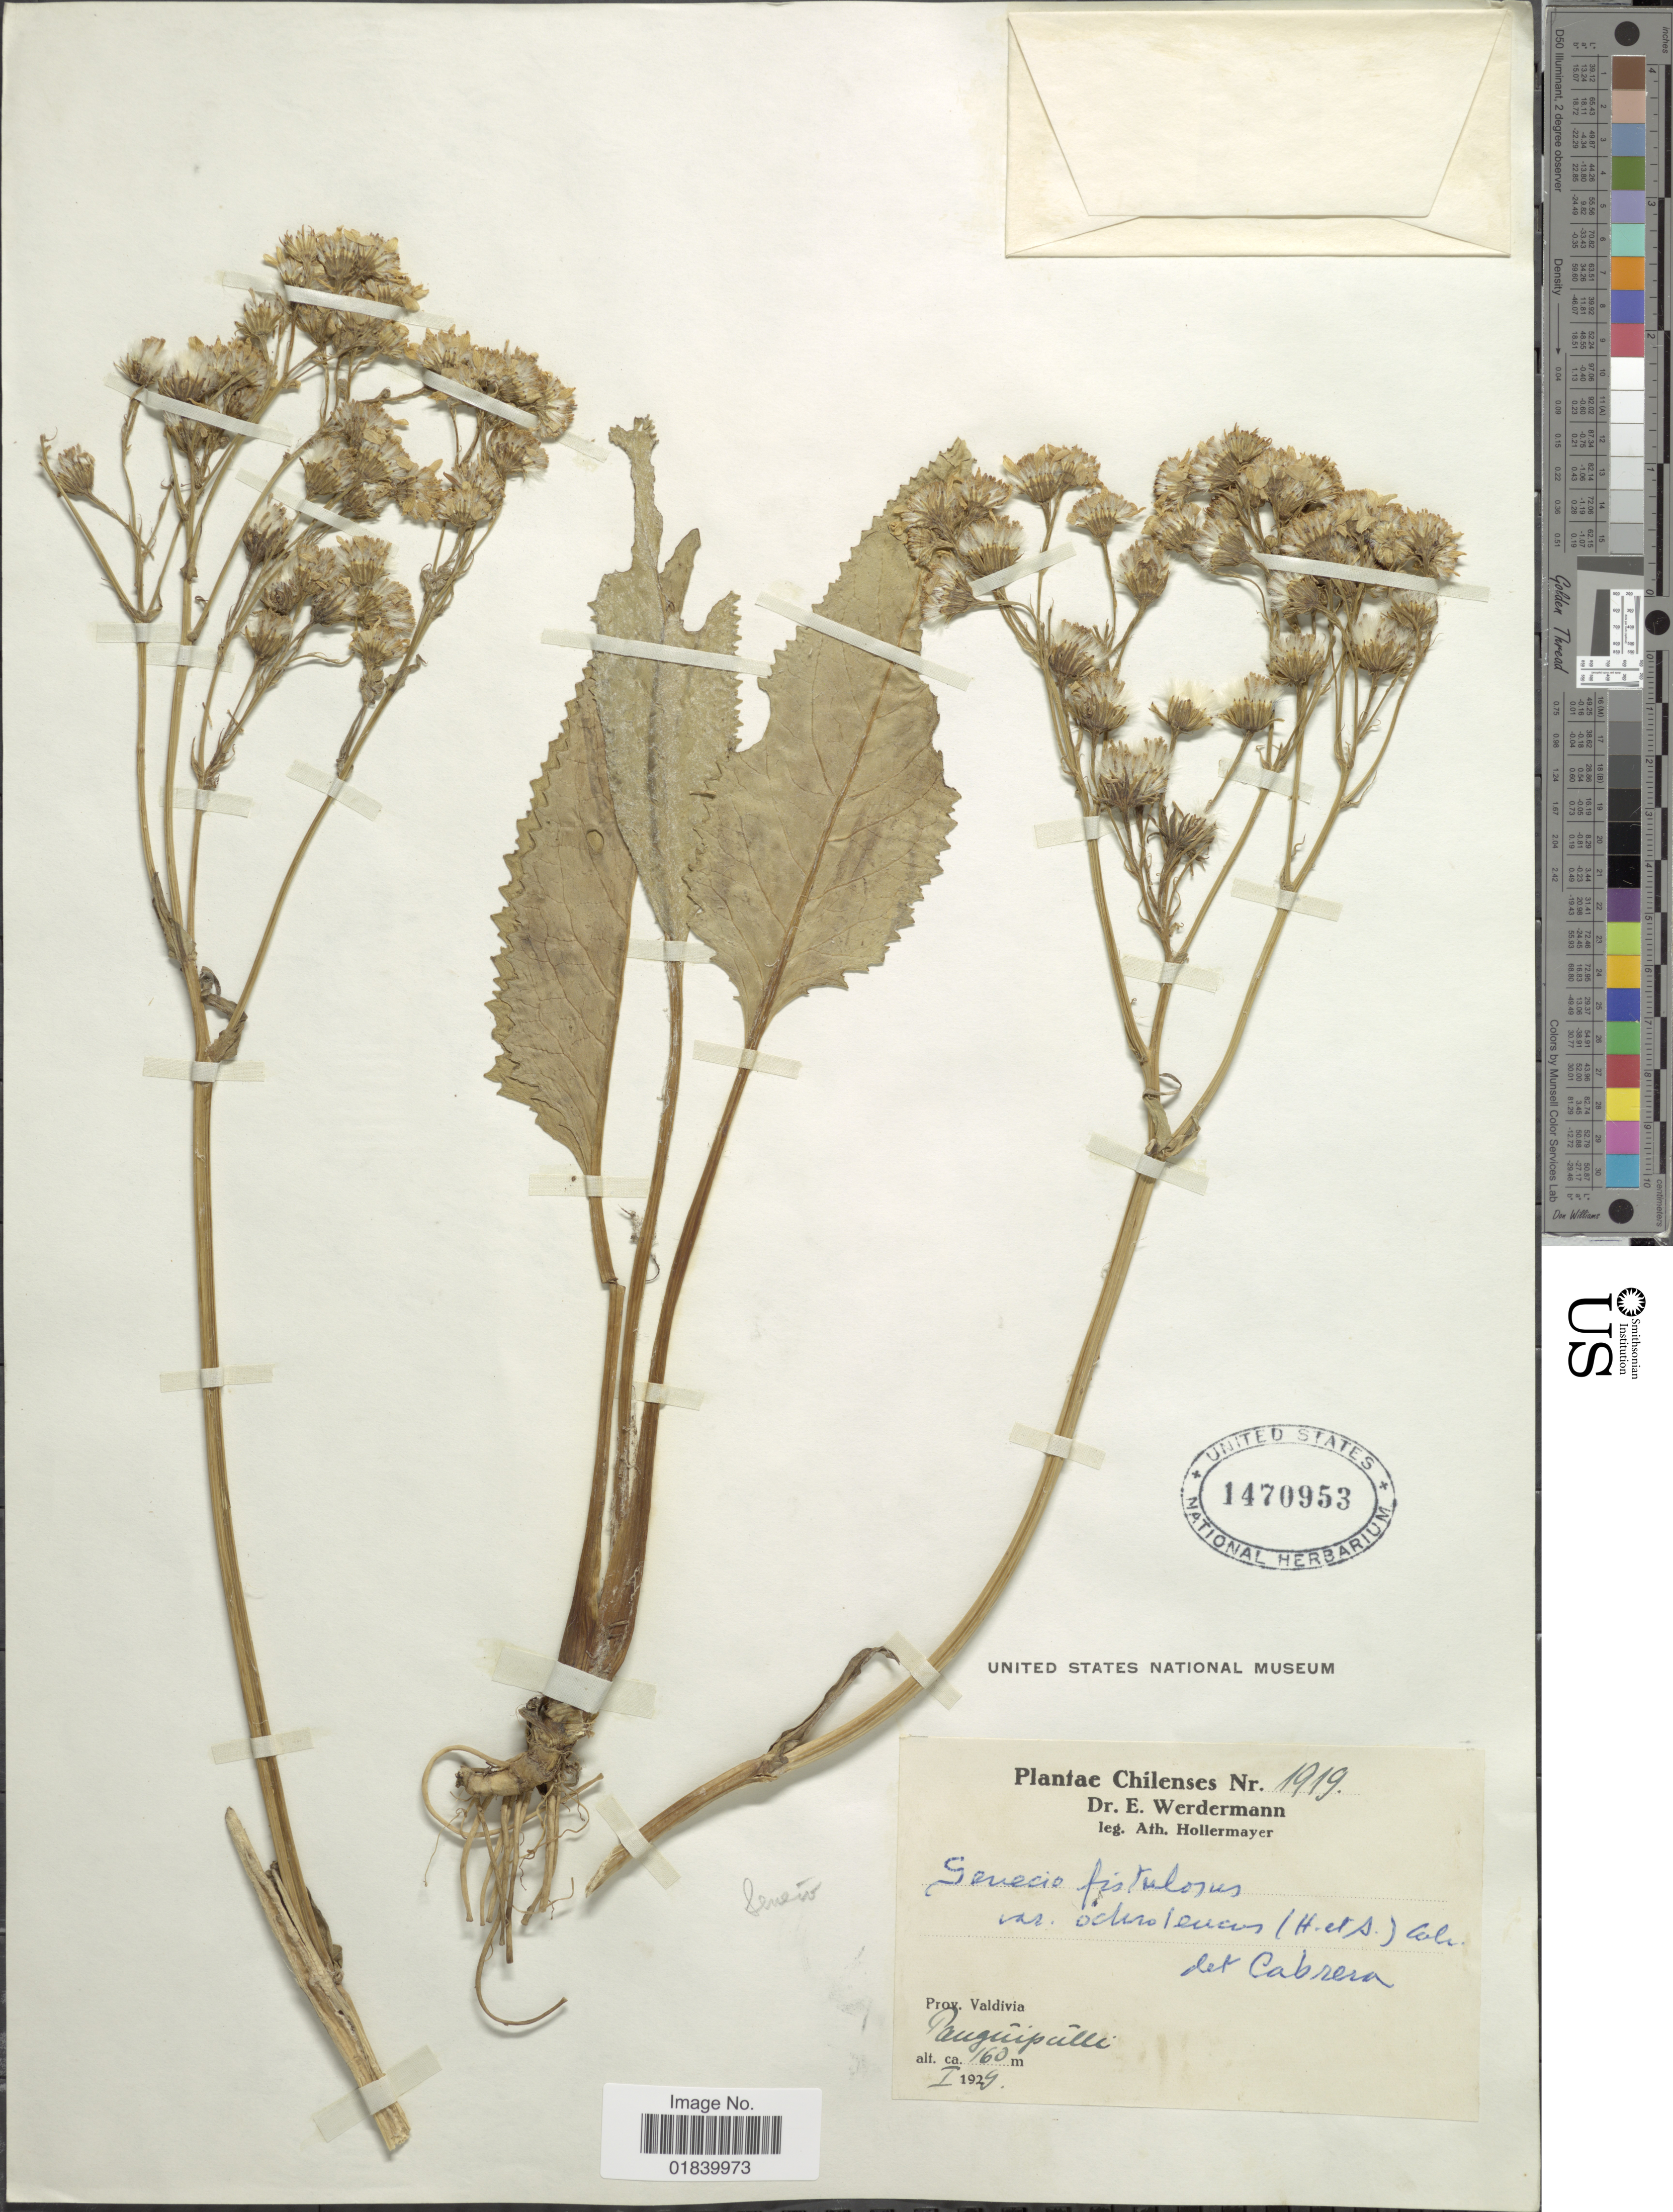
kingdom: Plantae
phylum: Tracheophyta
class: Magnoliopsida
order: Asterales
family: Asteraceae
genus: Senecio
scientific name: Senecio fistulosus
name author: Poepp. ex Less.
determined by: Salomon, Luciana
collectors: E. Werdermann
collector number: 1919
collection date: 1929-01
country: Chile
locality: Chilenses. Prov. Valdivia. Panguipulli.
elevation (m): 160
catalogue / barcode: US 1470953